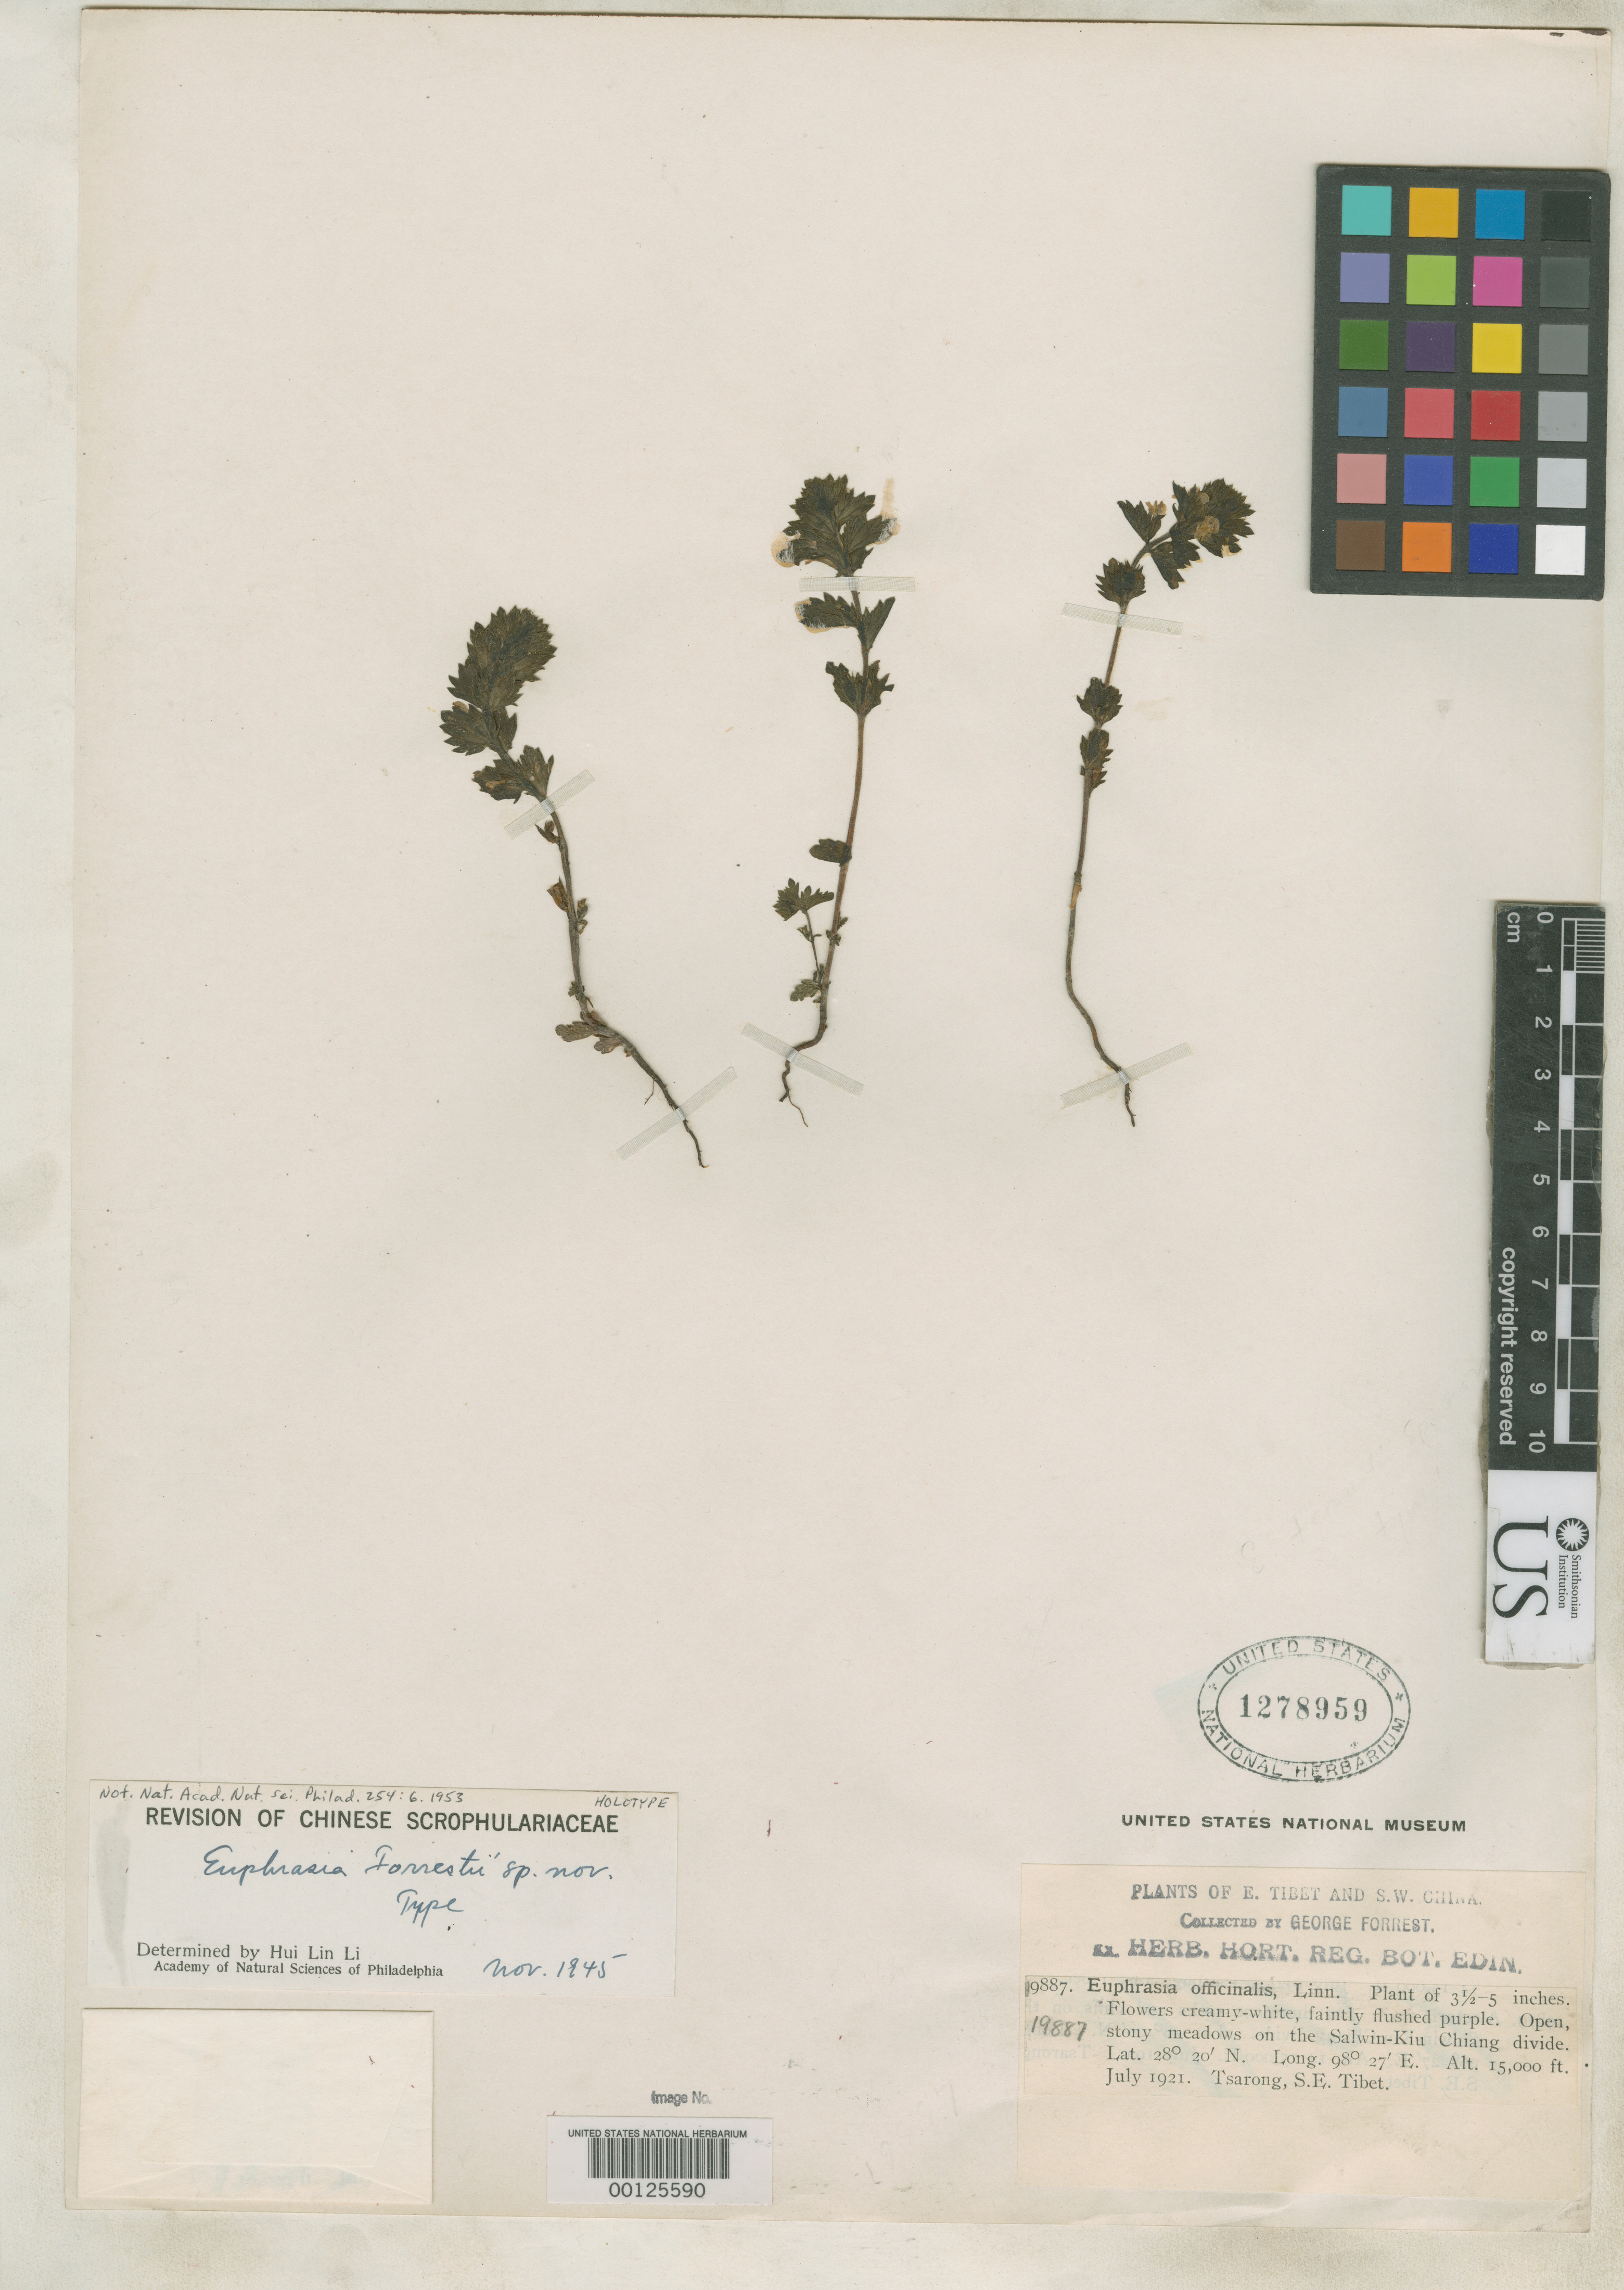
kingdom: Plantae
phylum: Tracheophyta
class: Magnoliopsida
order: Lamiales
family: Orobanchaceae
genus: Euphrasia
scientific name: Euphrasia forrestii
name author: H.L. Li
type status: Isotype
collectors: G. Forrest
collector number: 19887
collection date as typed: Jul 1921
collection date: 1921-07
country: China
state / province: Xizang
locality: Tsarong.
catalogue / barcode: US 1278959